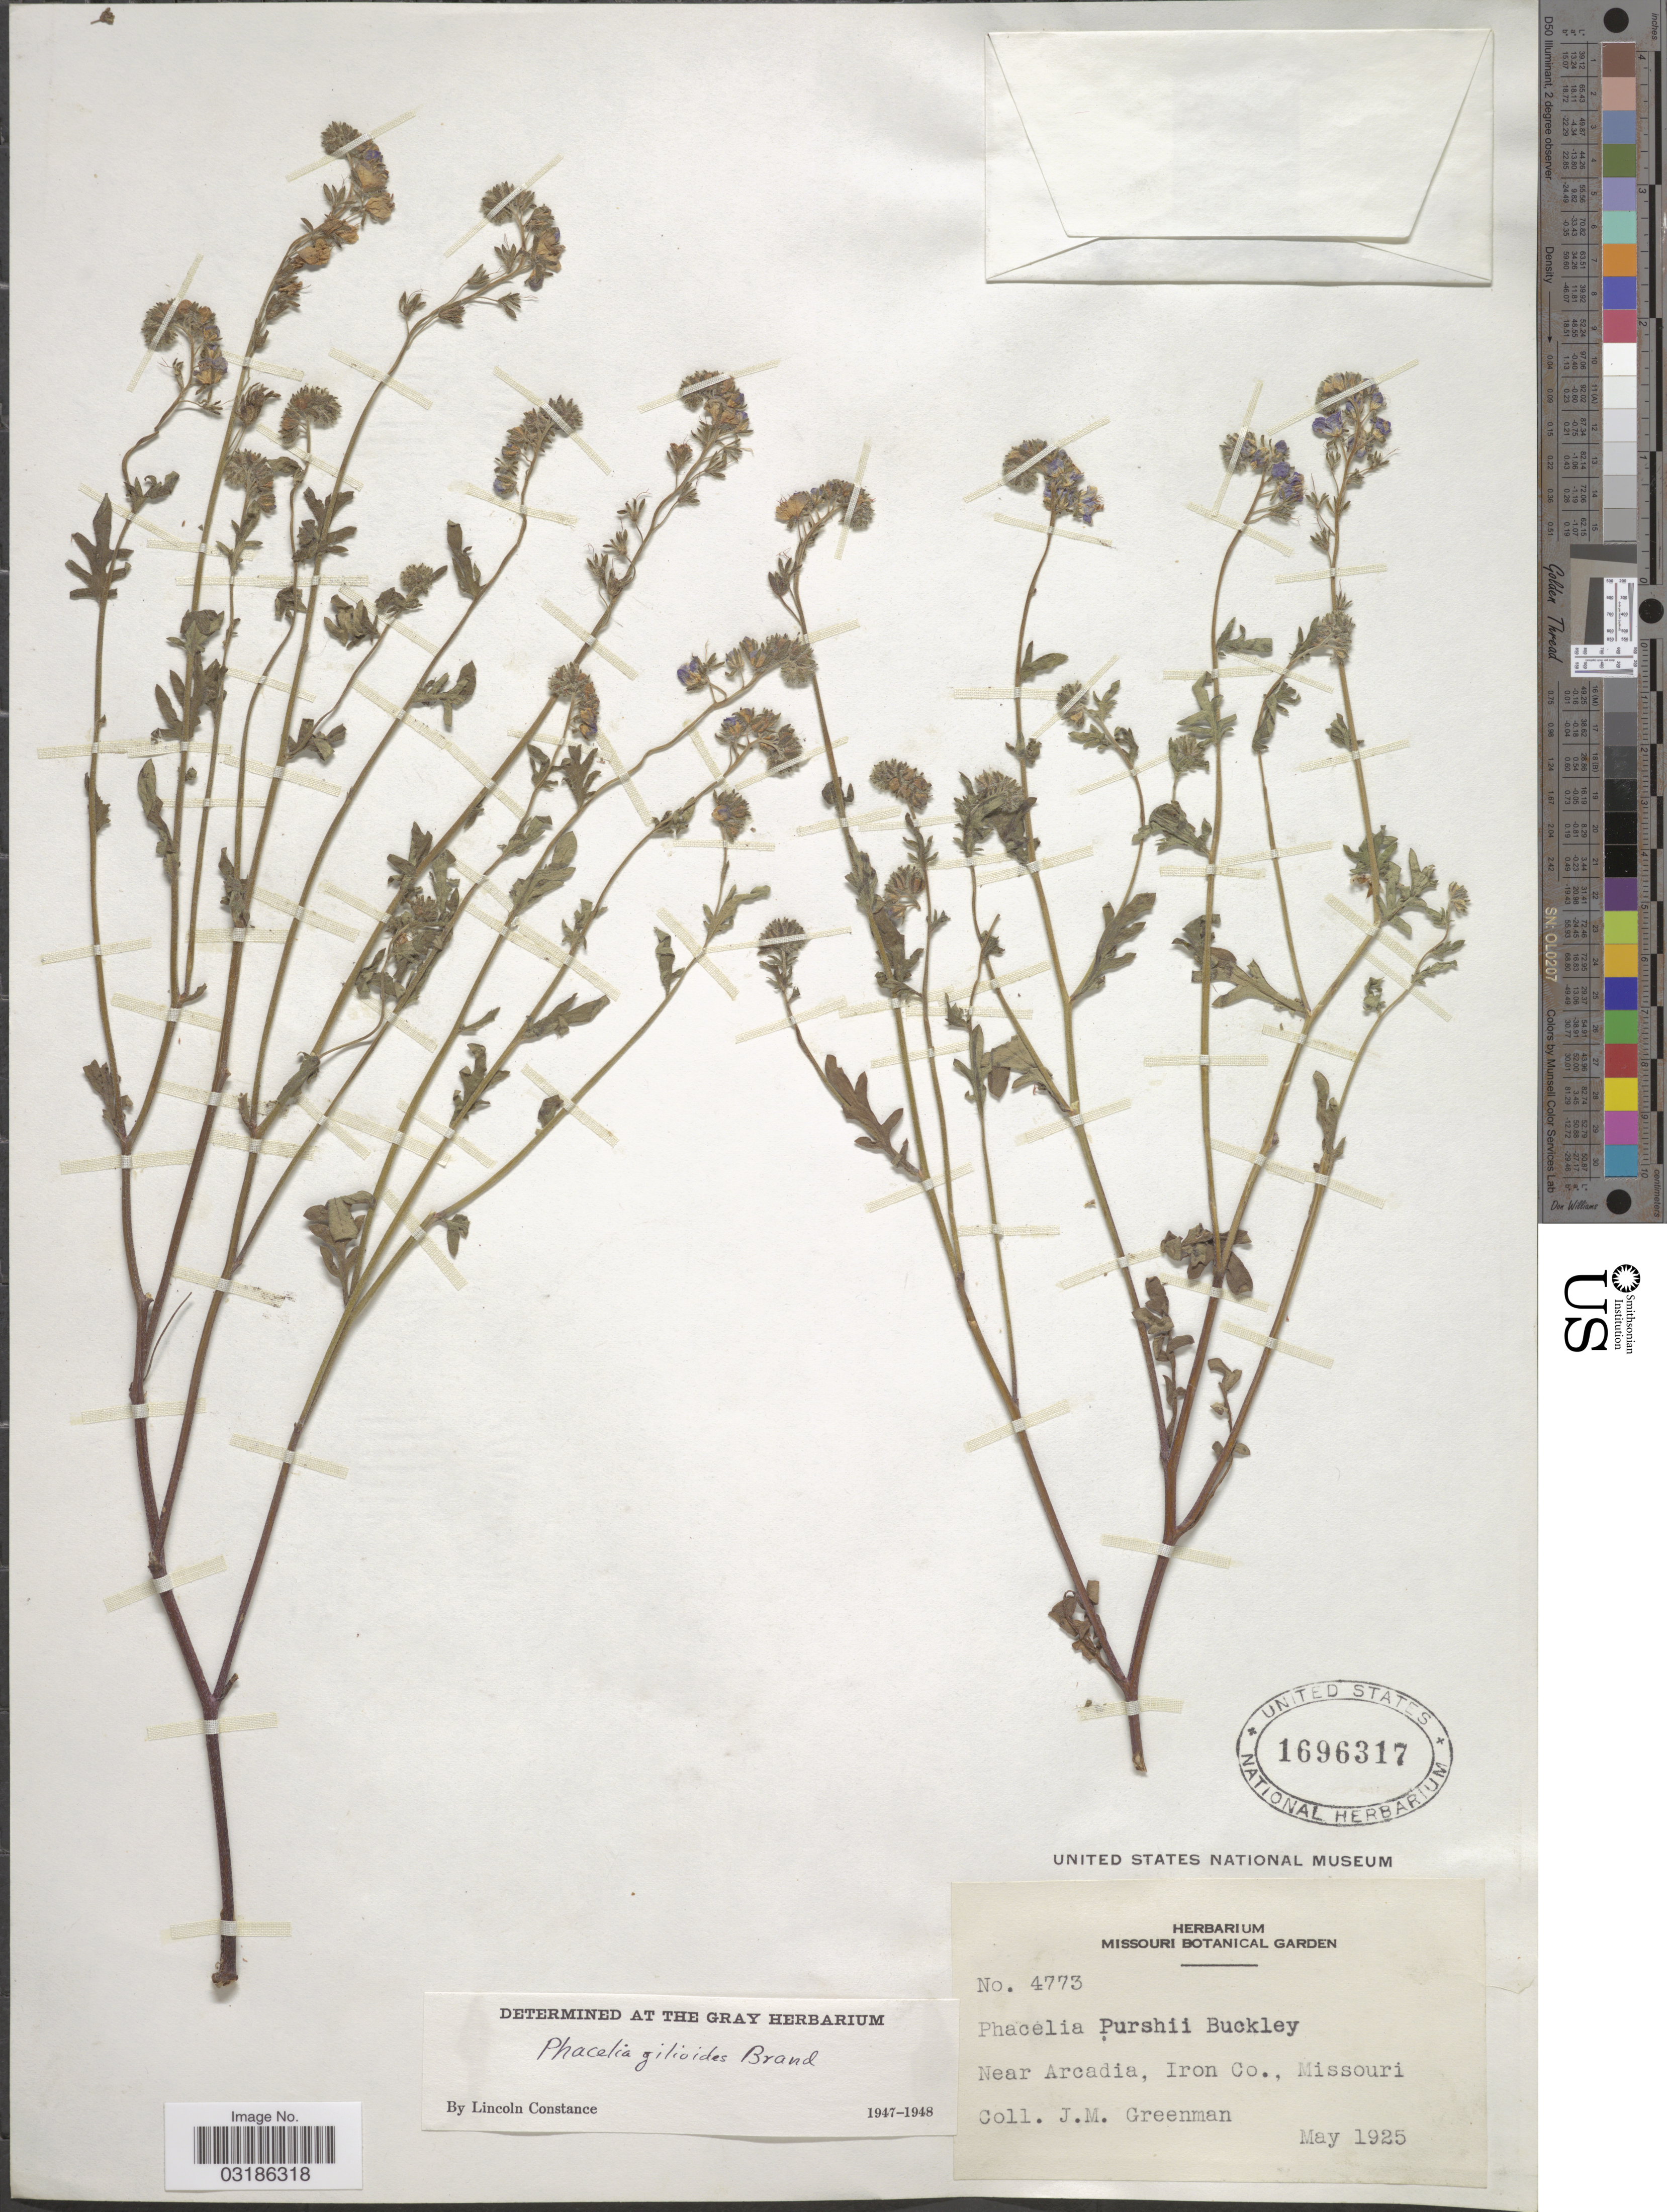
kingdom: Plantae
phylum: Tracheophyta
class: Magnoliopsida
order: Boraginales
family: Hydrophyllaceae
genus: Phacelia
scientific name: Phacelia gilioides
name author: Brand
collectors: J. M. Greenman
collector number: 4773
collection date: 1925-05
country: United States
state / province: Missouri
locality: Near Arcadia, Iron Co.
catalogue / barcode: US 1696317